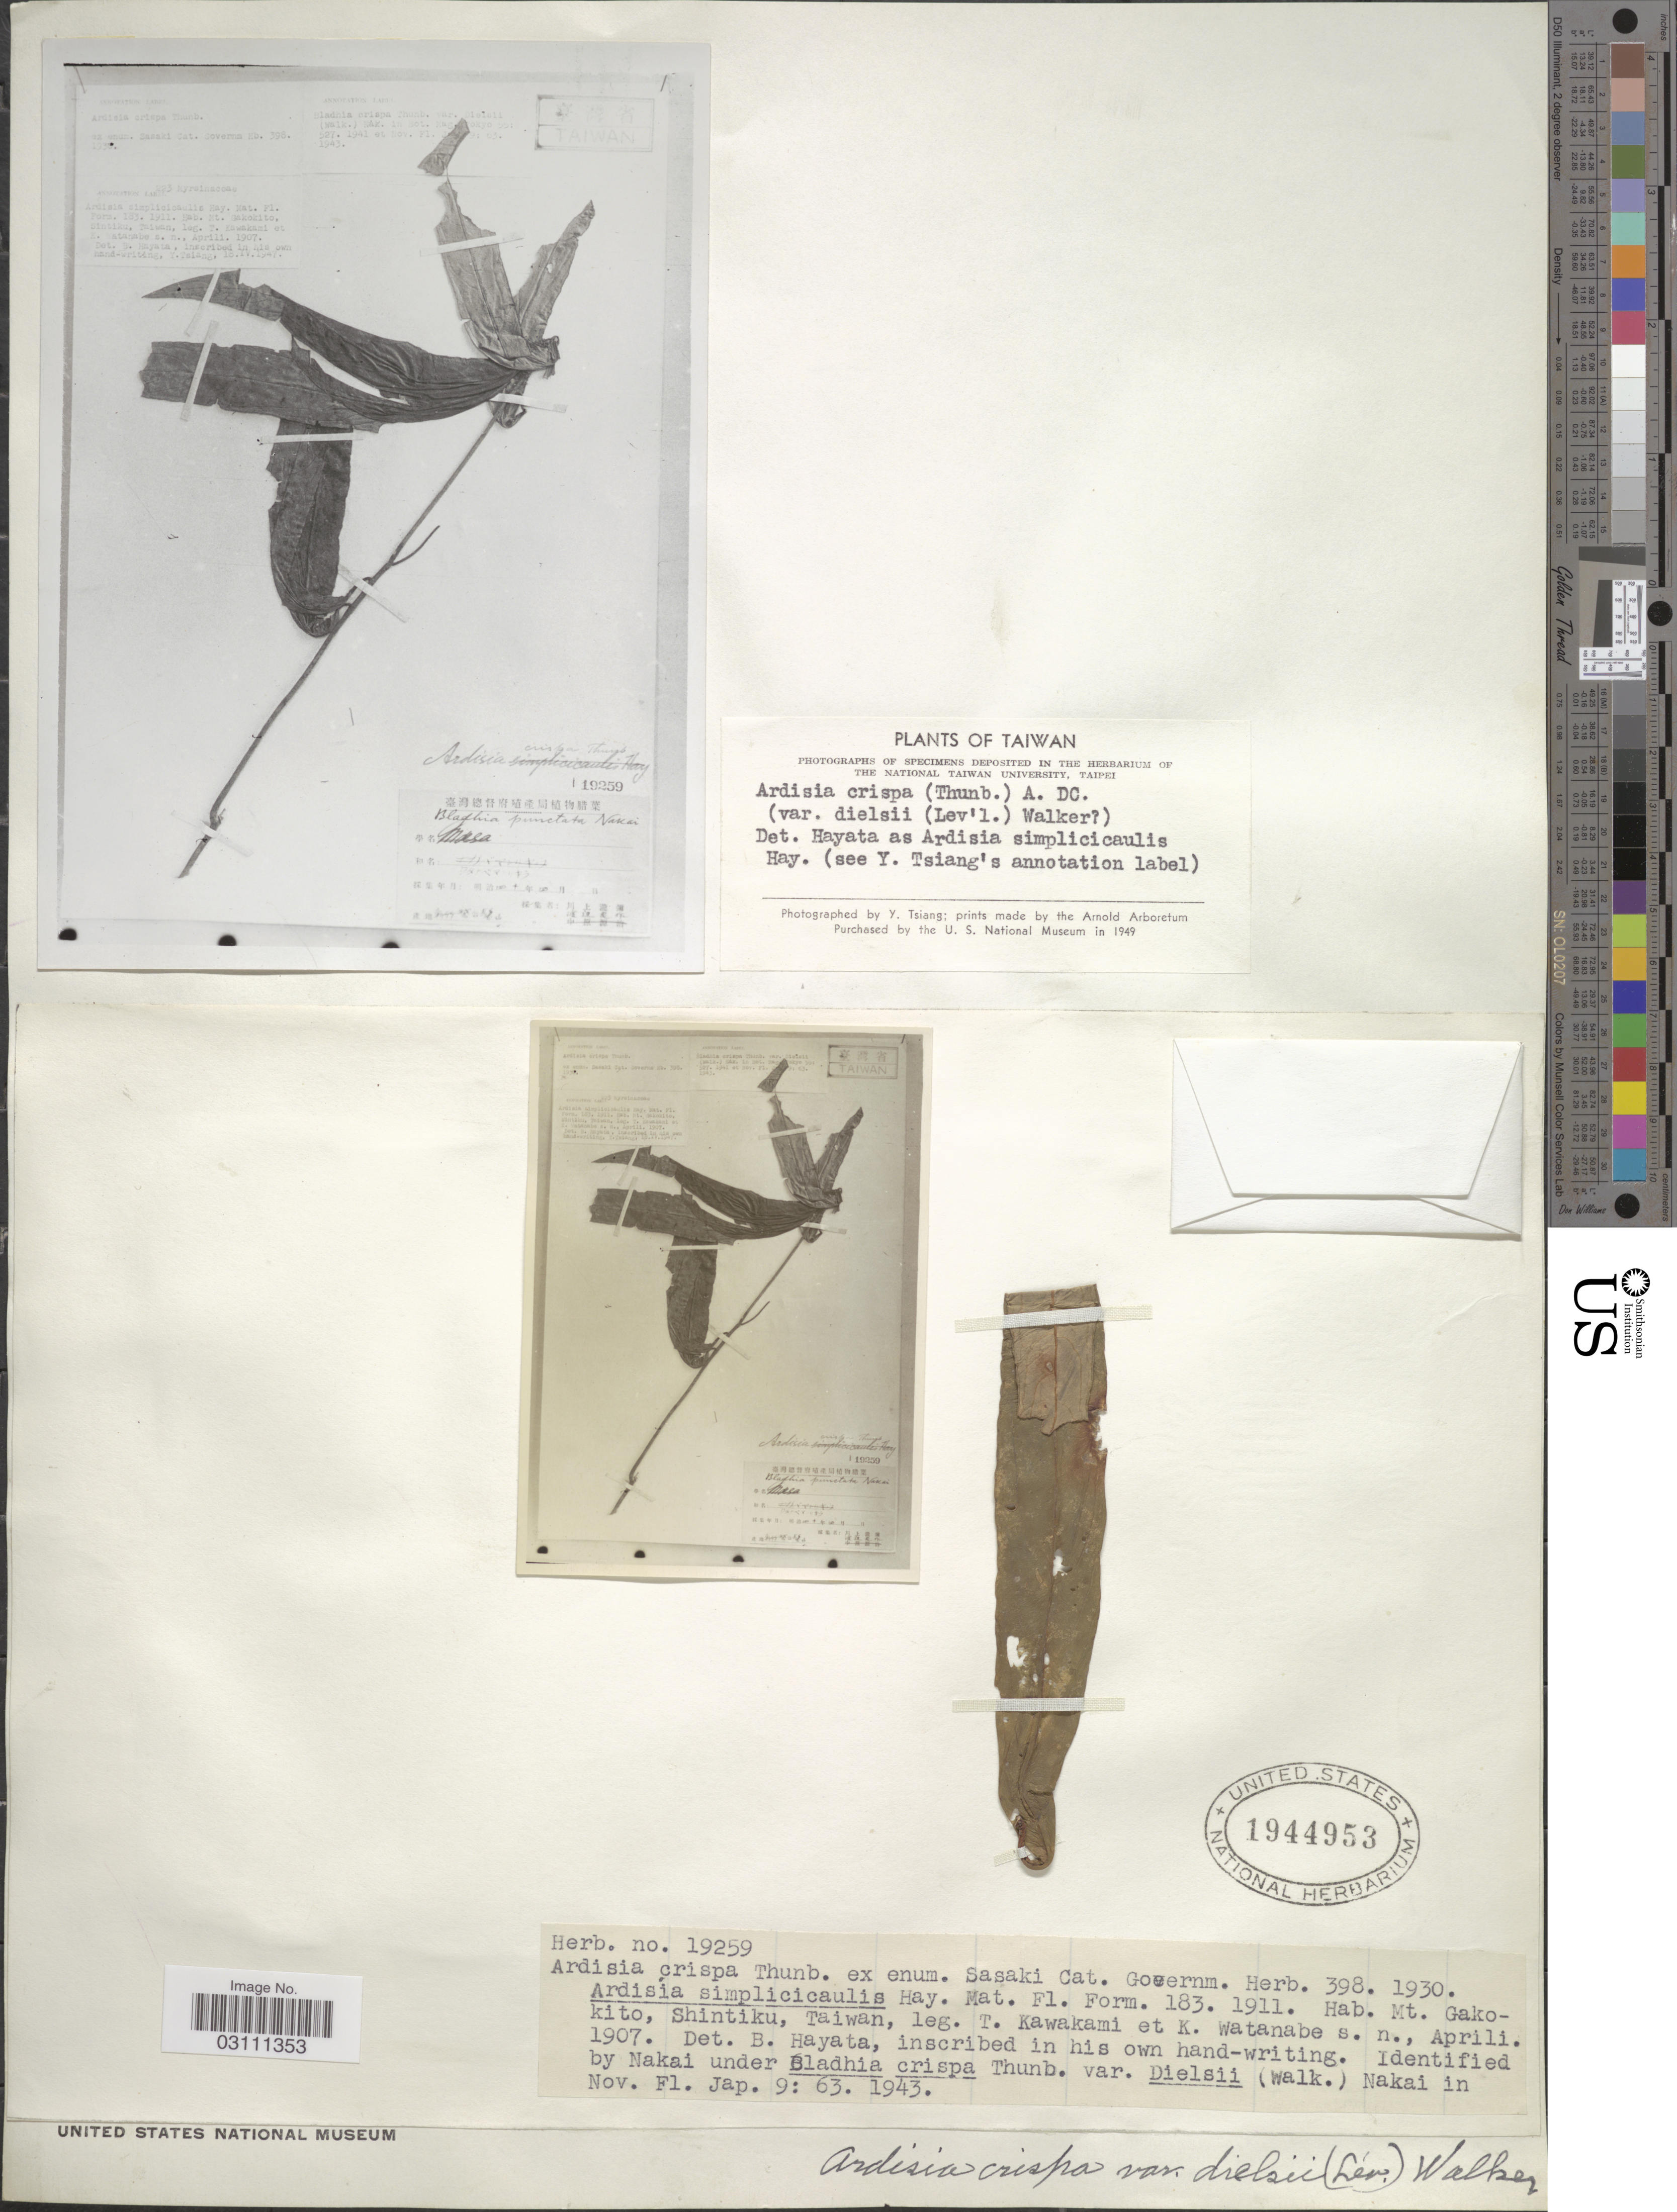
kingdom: Plantae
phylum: Tracheophyta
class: Magnoliopsida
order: Ericales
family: Primulaceae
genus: Ardisia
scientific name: Ardisia henryi var. dielsii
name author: (H. Lév.) E. Walker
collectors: T. Kawakami & K. Watanabe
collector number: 19259?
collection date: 1907-04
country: Taiwan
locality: Mt. Gakokito, Shintiku.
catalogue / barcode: US 1944953